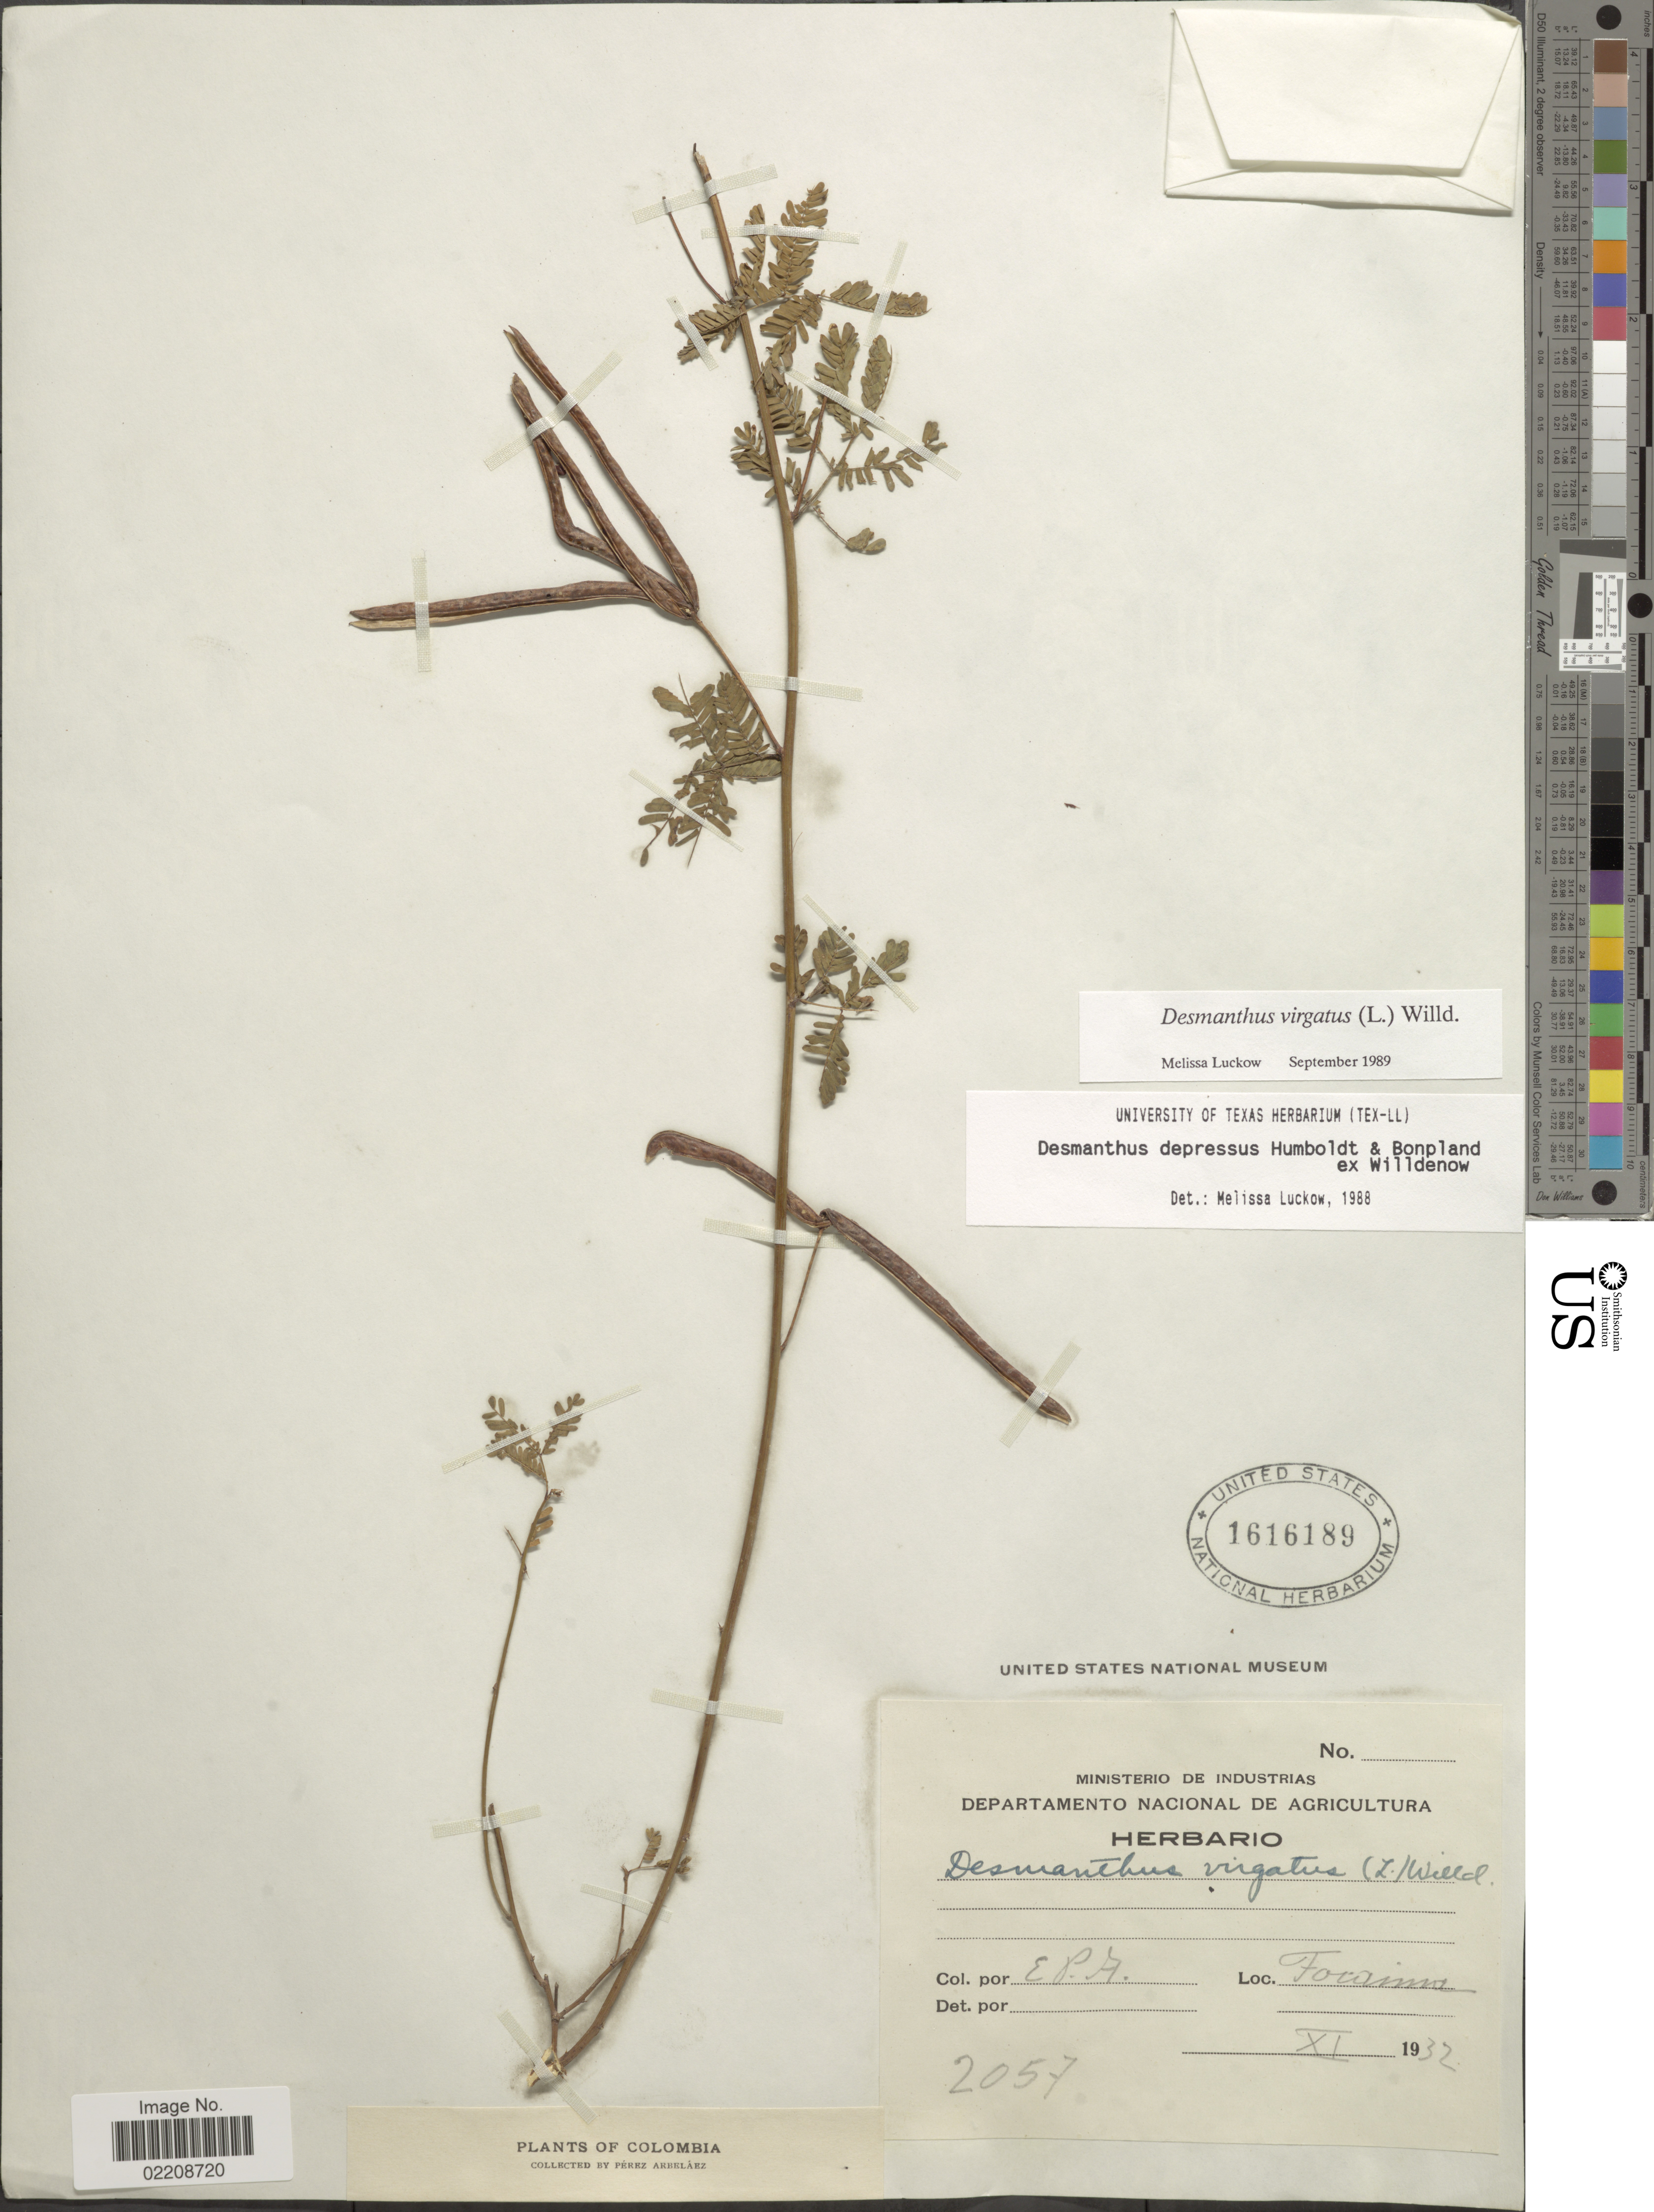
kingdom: Plantae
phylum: Tracheophyta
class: Magnoliopsida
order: Fabales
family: Fabaceae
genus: Desmanthus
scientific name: Desmanthus virgatus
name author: (L.) Willd.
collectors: E. Pérez Arbeláez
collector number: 2057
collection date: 1932-11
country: Colombia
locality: Tocaima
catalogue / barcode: US 1616189